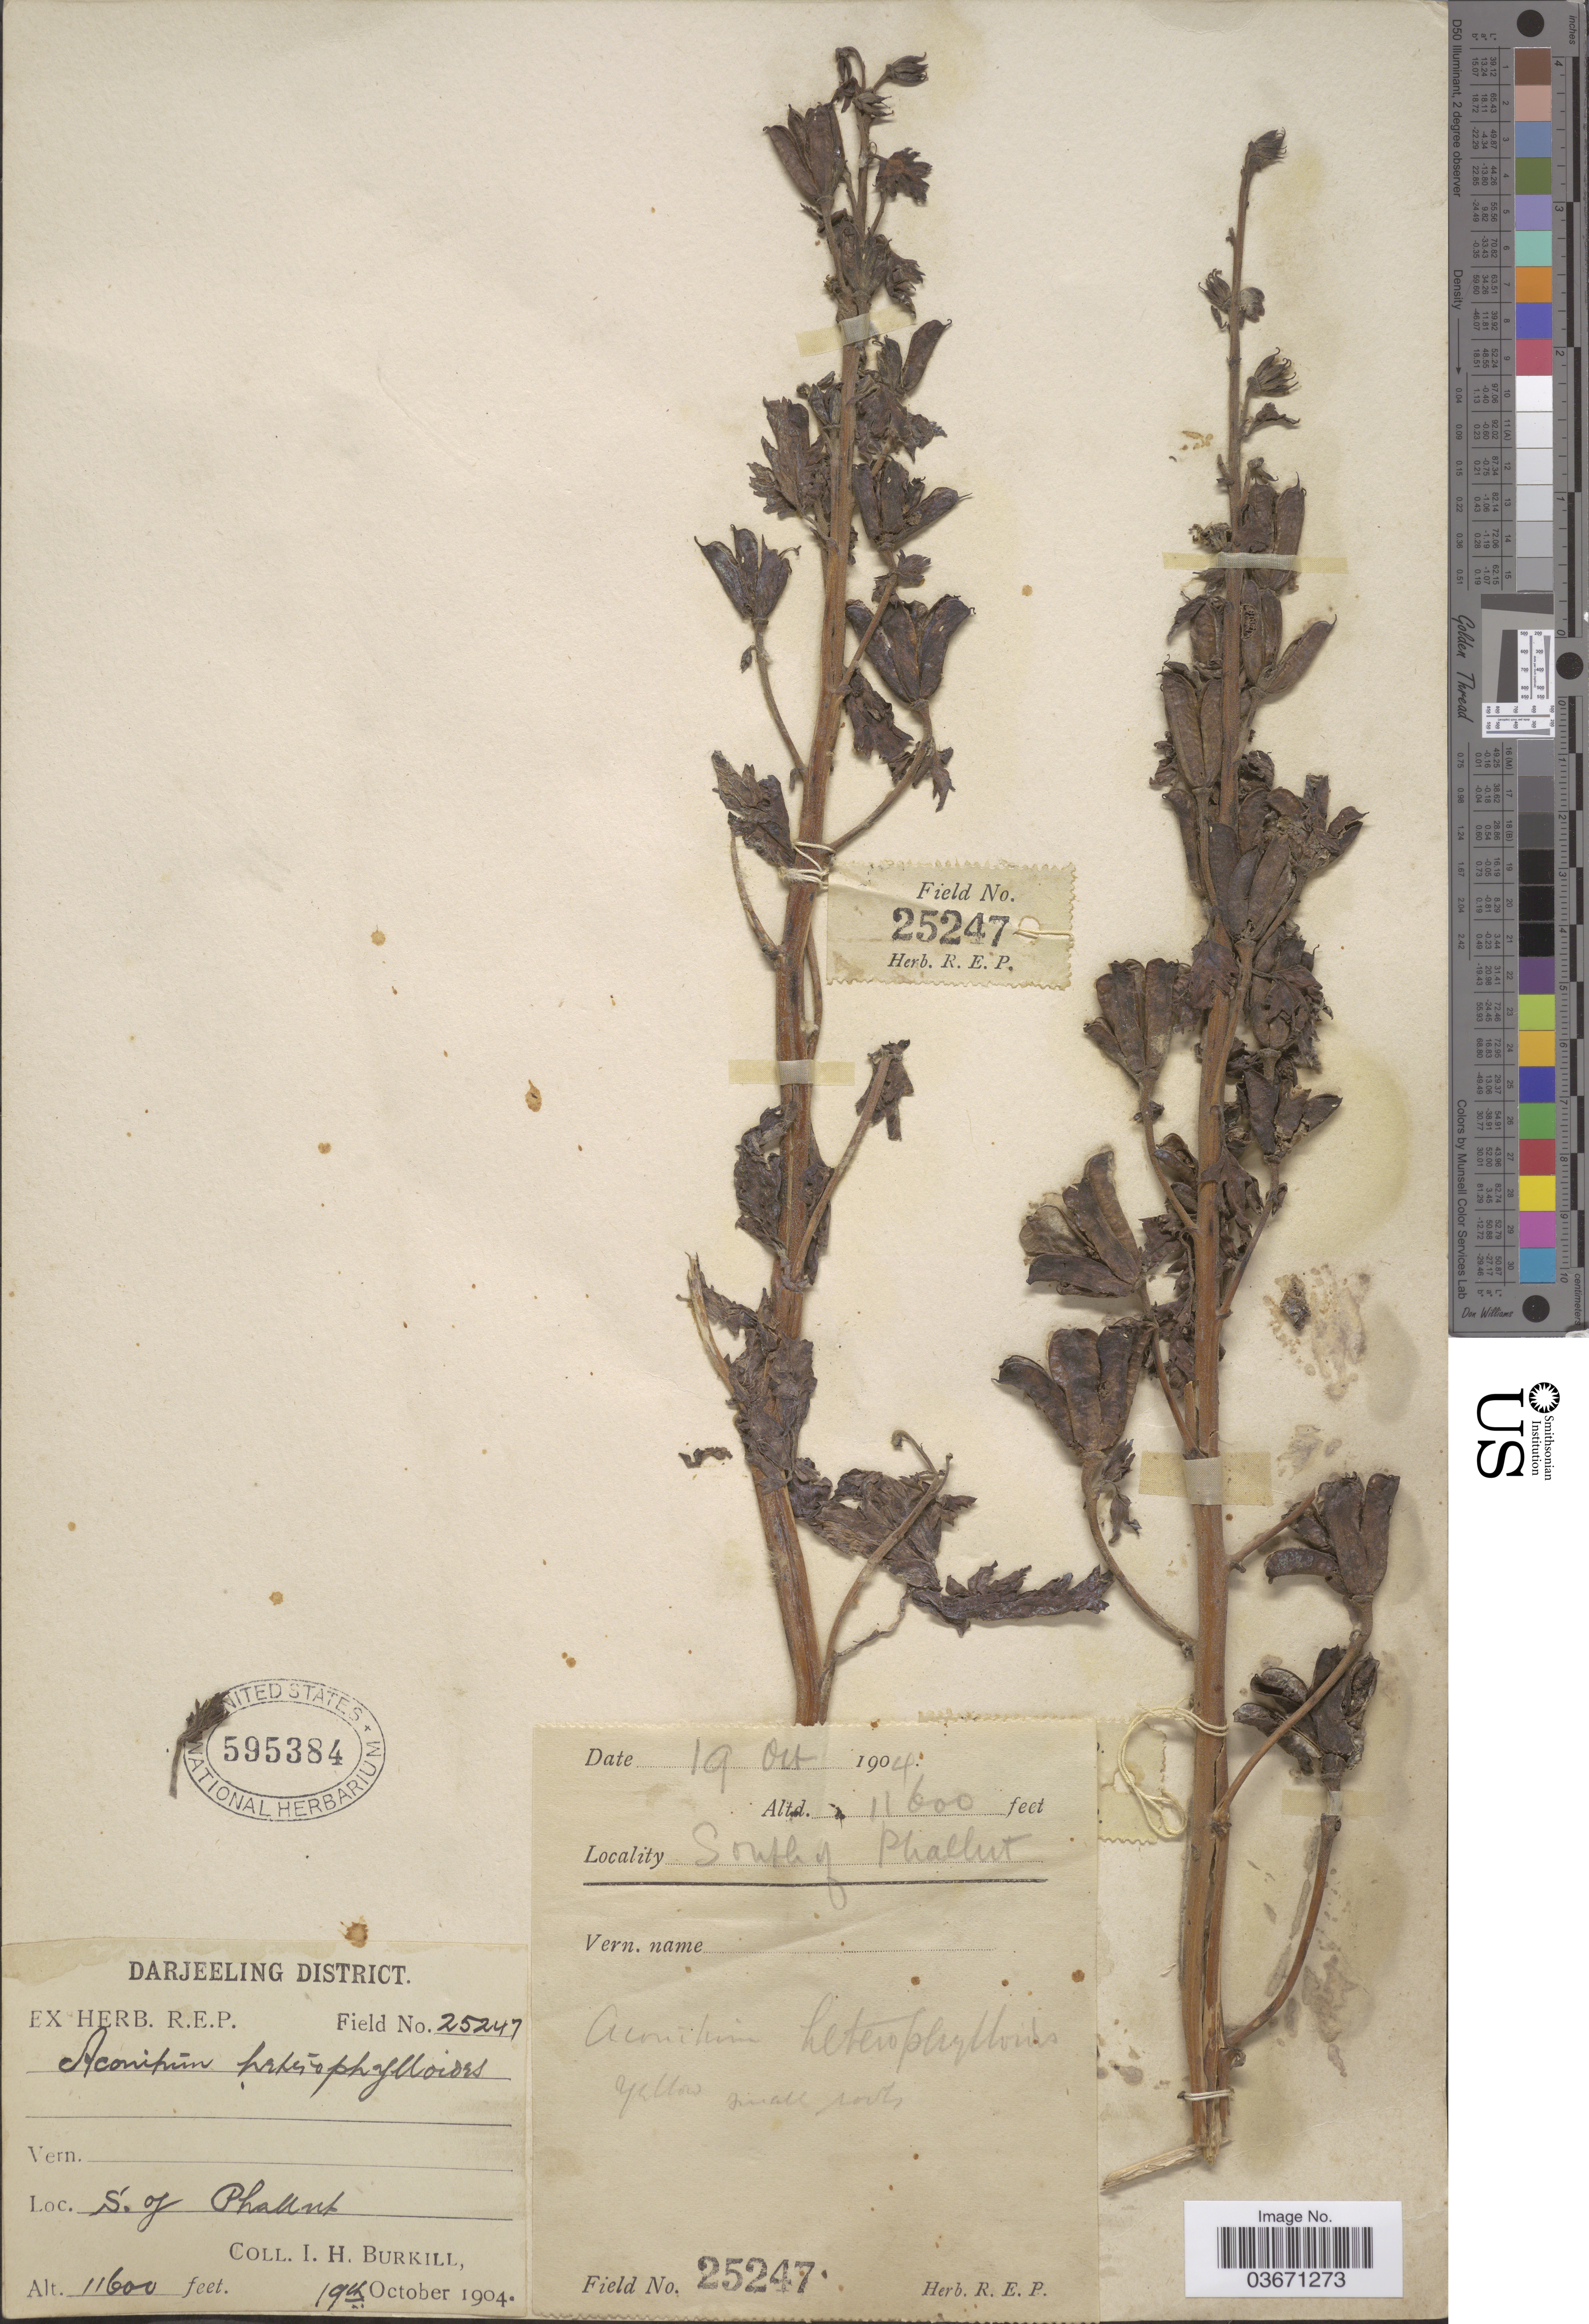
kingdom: Plantae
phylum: Tracheophyta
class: Magnoliopsida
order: Ranunculales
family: Ranunculaceae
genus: Aconitum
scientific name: Aconitum heterophylloides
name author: Stapf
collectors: I. H. Burkill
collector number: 25247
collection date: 1904-10-19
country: India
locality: Darjeeling District. S. of Phallut.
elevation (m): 3536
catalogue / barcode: US 595384